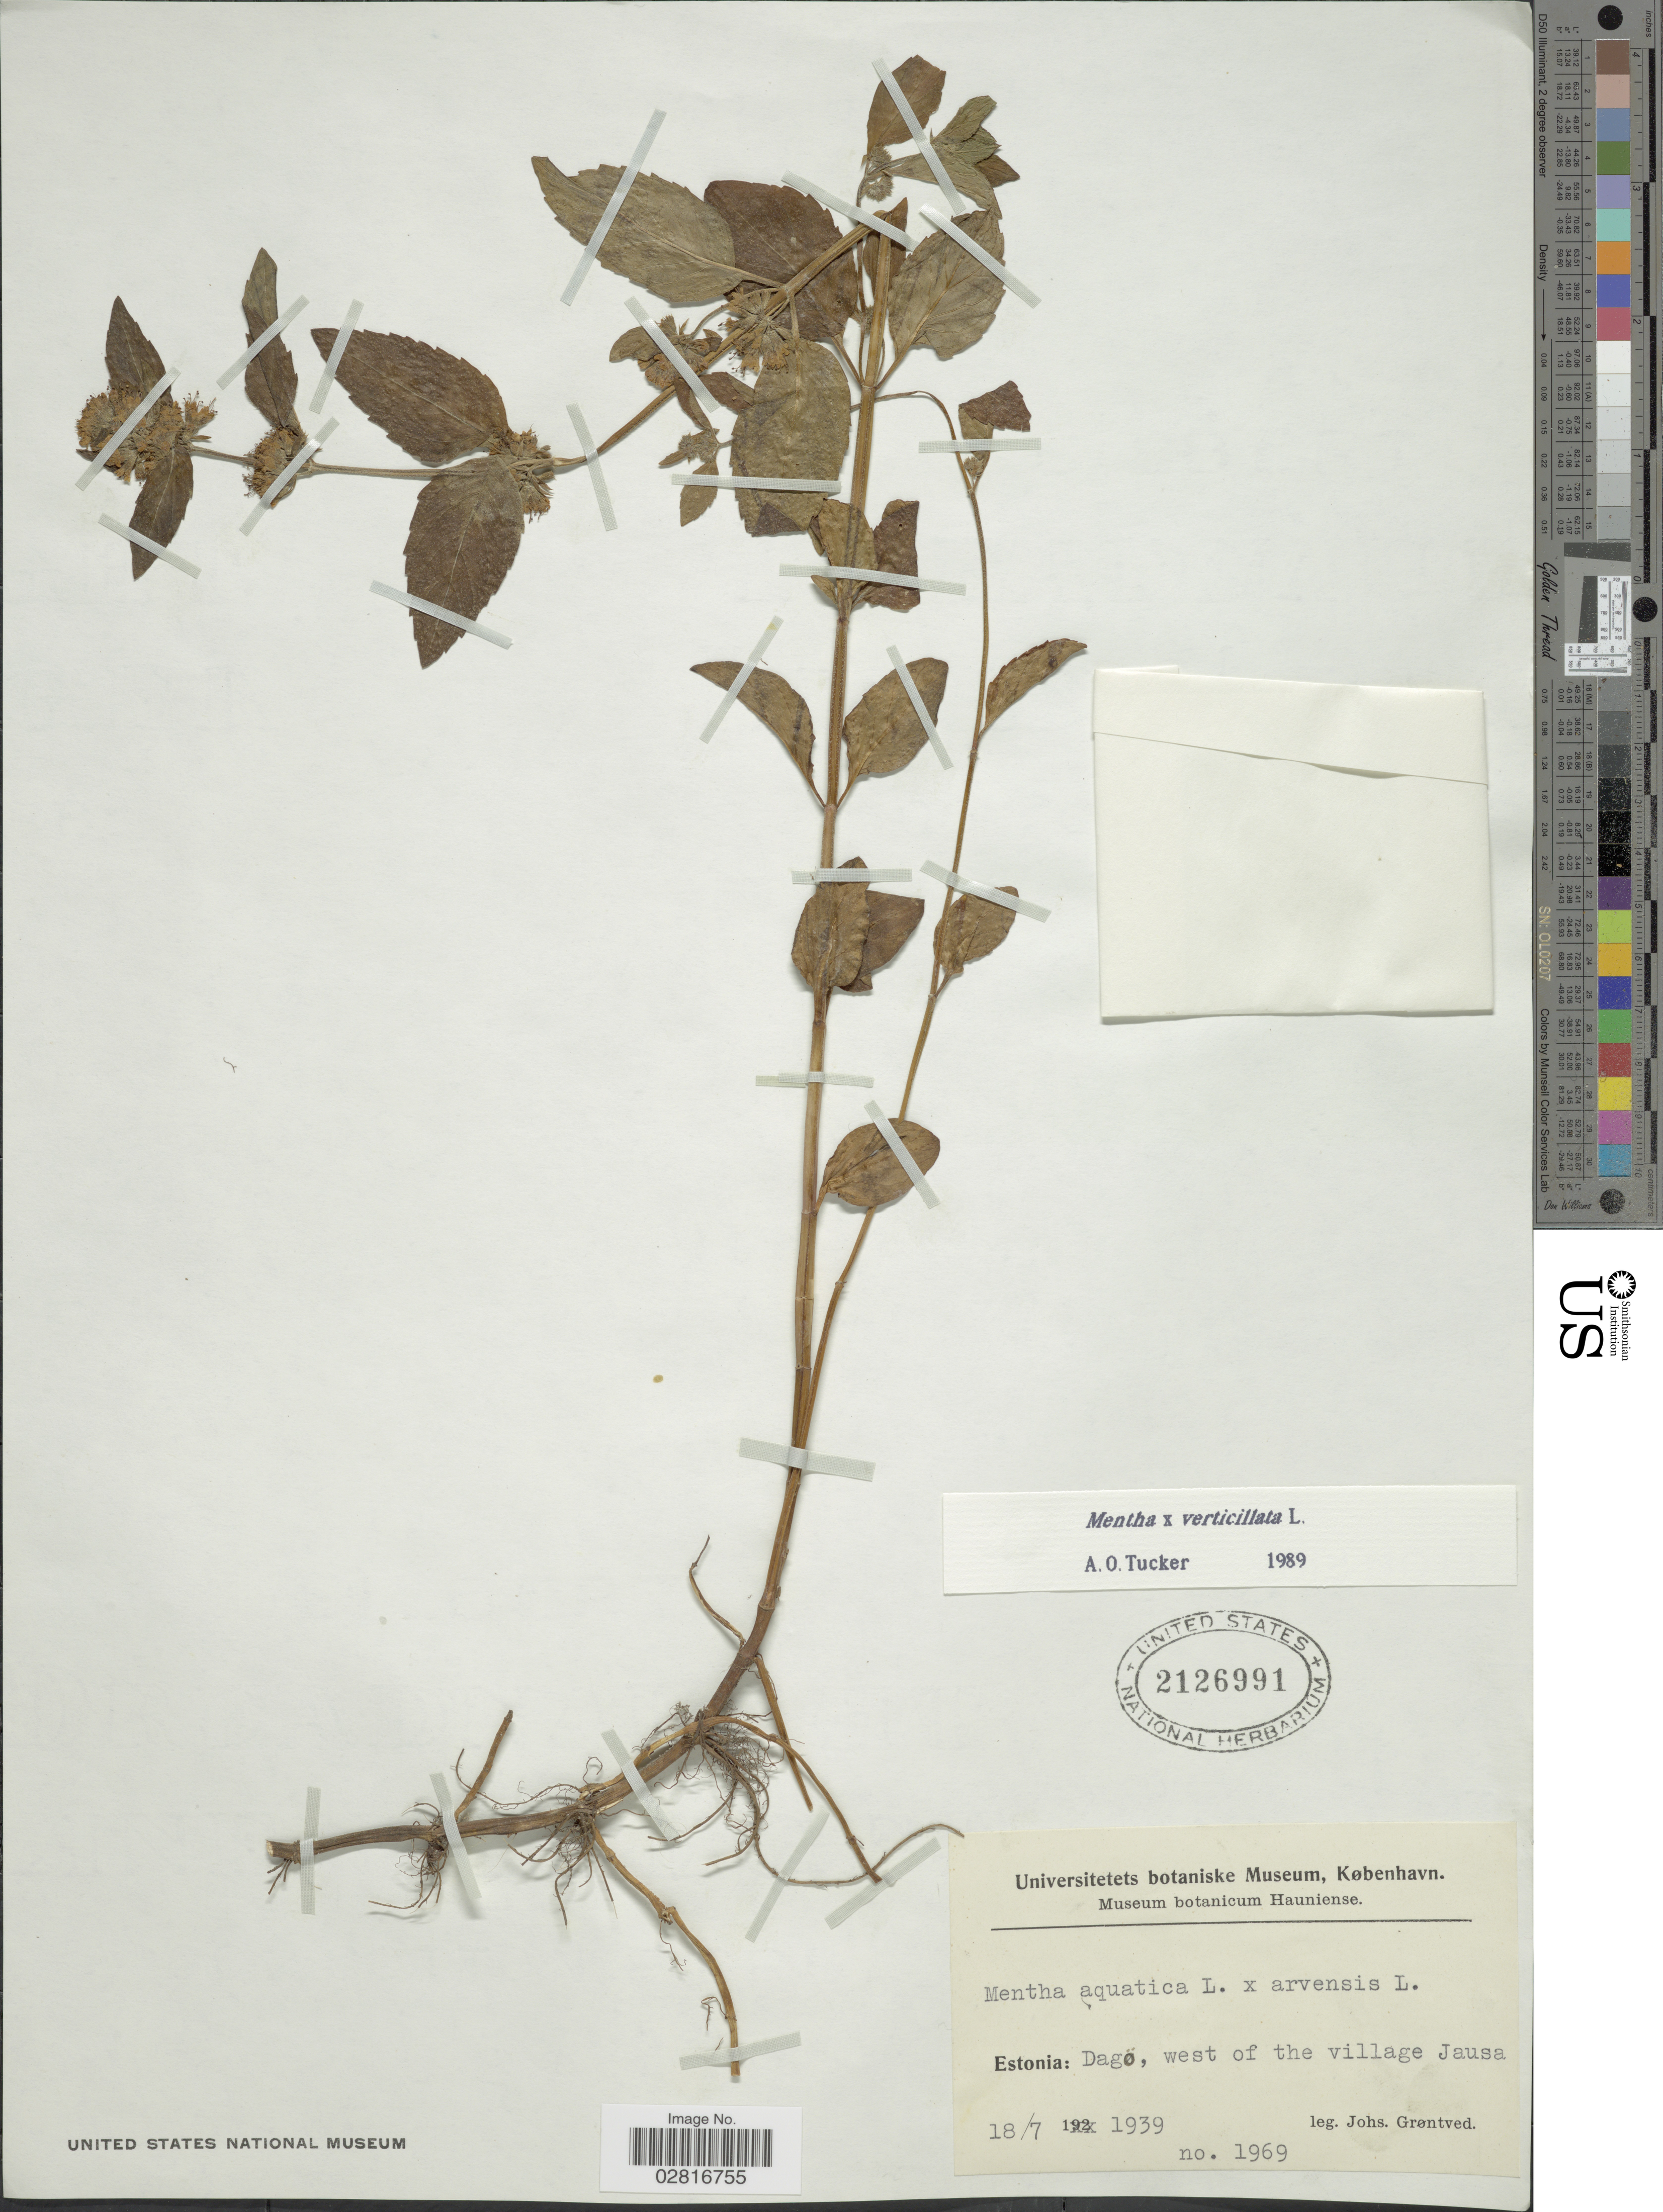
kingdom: Plantae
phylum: Tracheophyta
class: Magnoliopsida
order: Lamiales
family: Lamiaceae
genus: Mentha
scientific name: Mentha x verticillata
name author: L.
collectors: J. Grøntved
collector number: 1969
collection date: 1939-07-18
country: Estonia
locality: Estonia: Dagö, west of the village Jausa.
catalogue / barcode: US 2126991